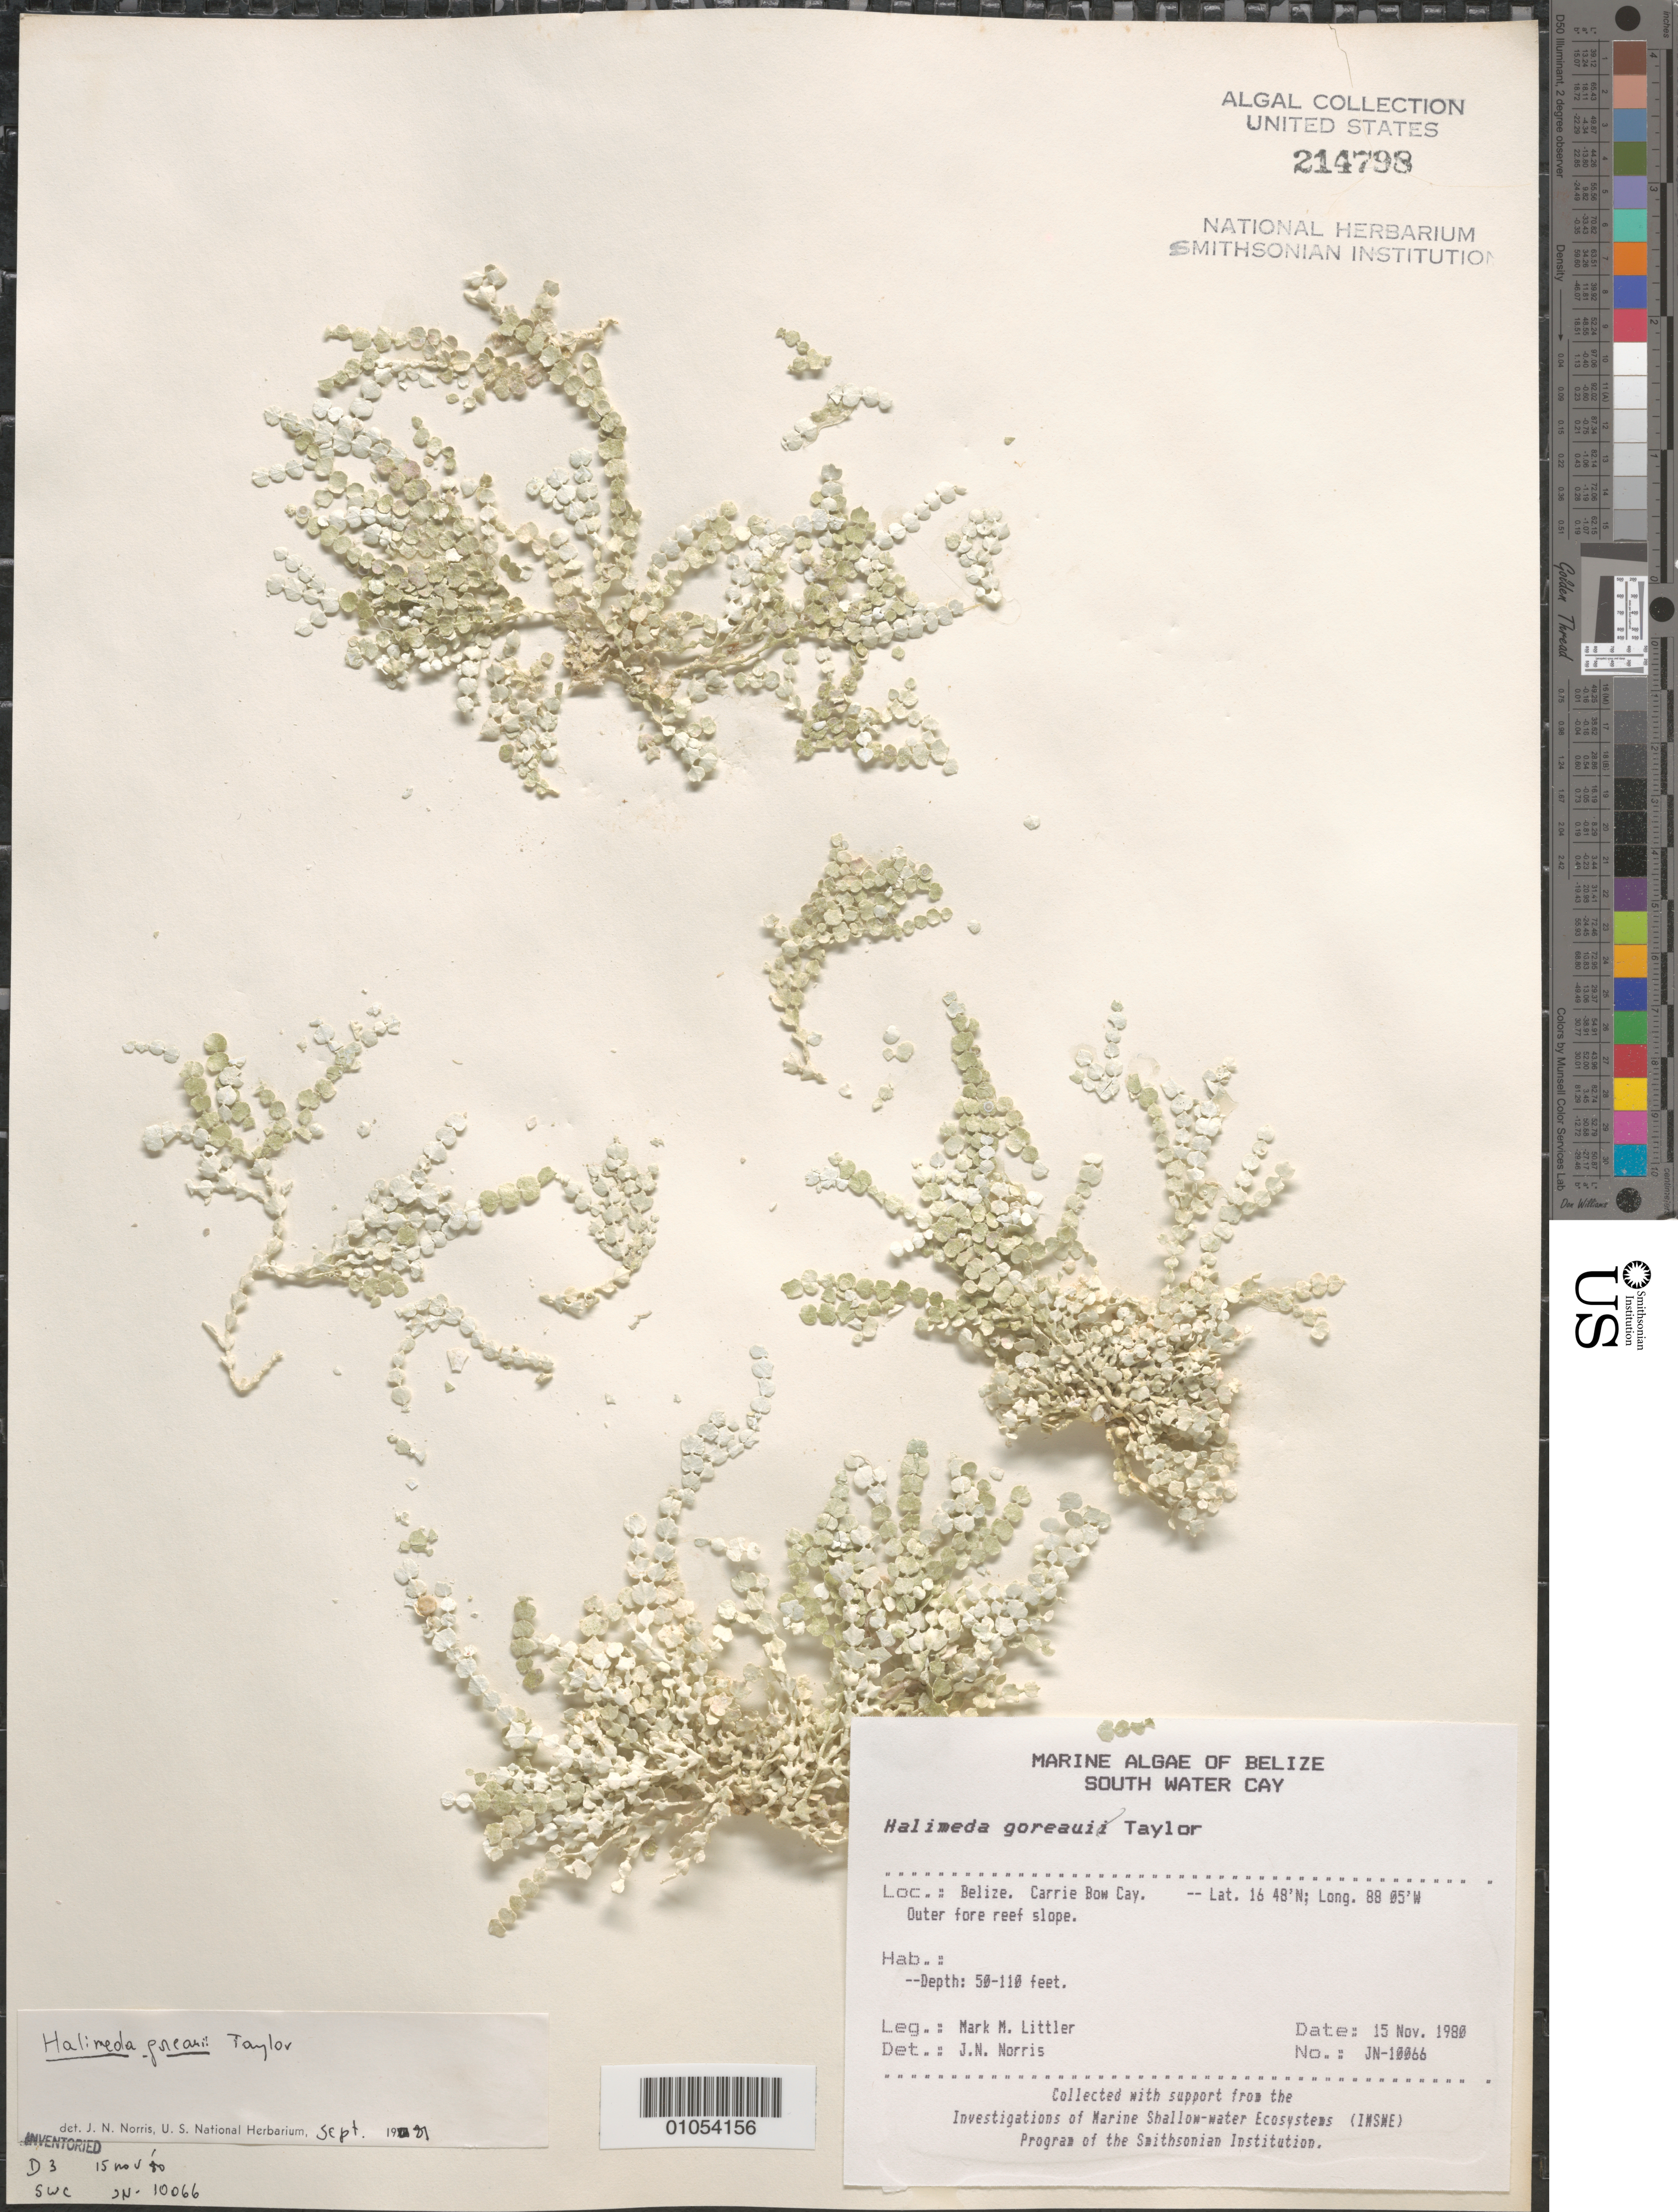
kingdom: Plantae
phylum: Chlorophyta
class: Ulvophyceae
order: Bryopsidales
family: Halimedaceae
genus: Halimeda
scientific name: Halimeda goreaui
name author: W.R. Taylor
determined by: Norris, James N.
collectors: M. M. Littler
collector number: JN-10066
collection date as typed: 15 Nov 1980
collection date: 1980-11-15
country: Belize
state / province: Stann Creek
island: Carrie Bow Cay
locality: Outer fore reef slope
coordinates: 16 48'N, 88 05'W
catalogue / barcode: US 214798